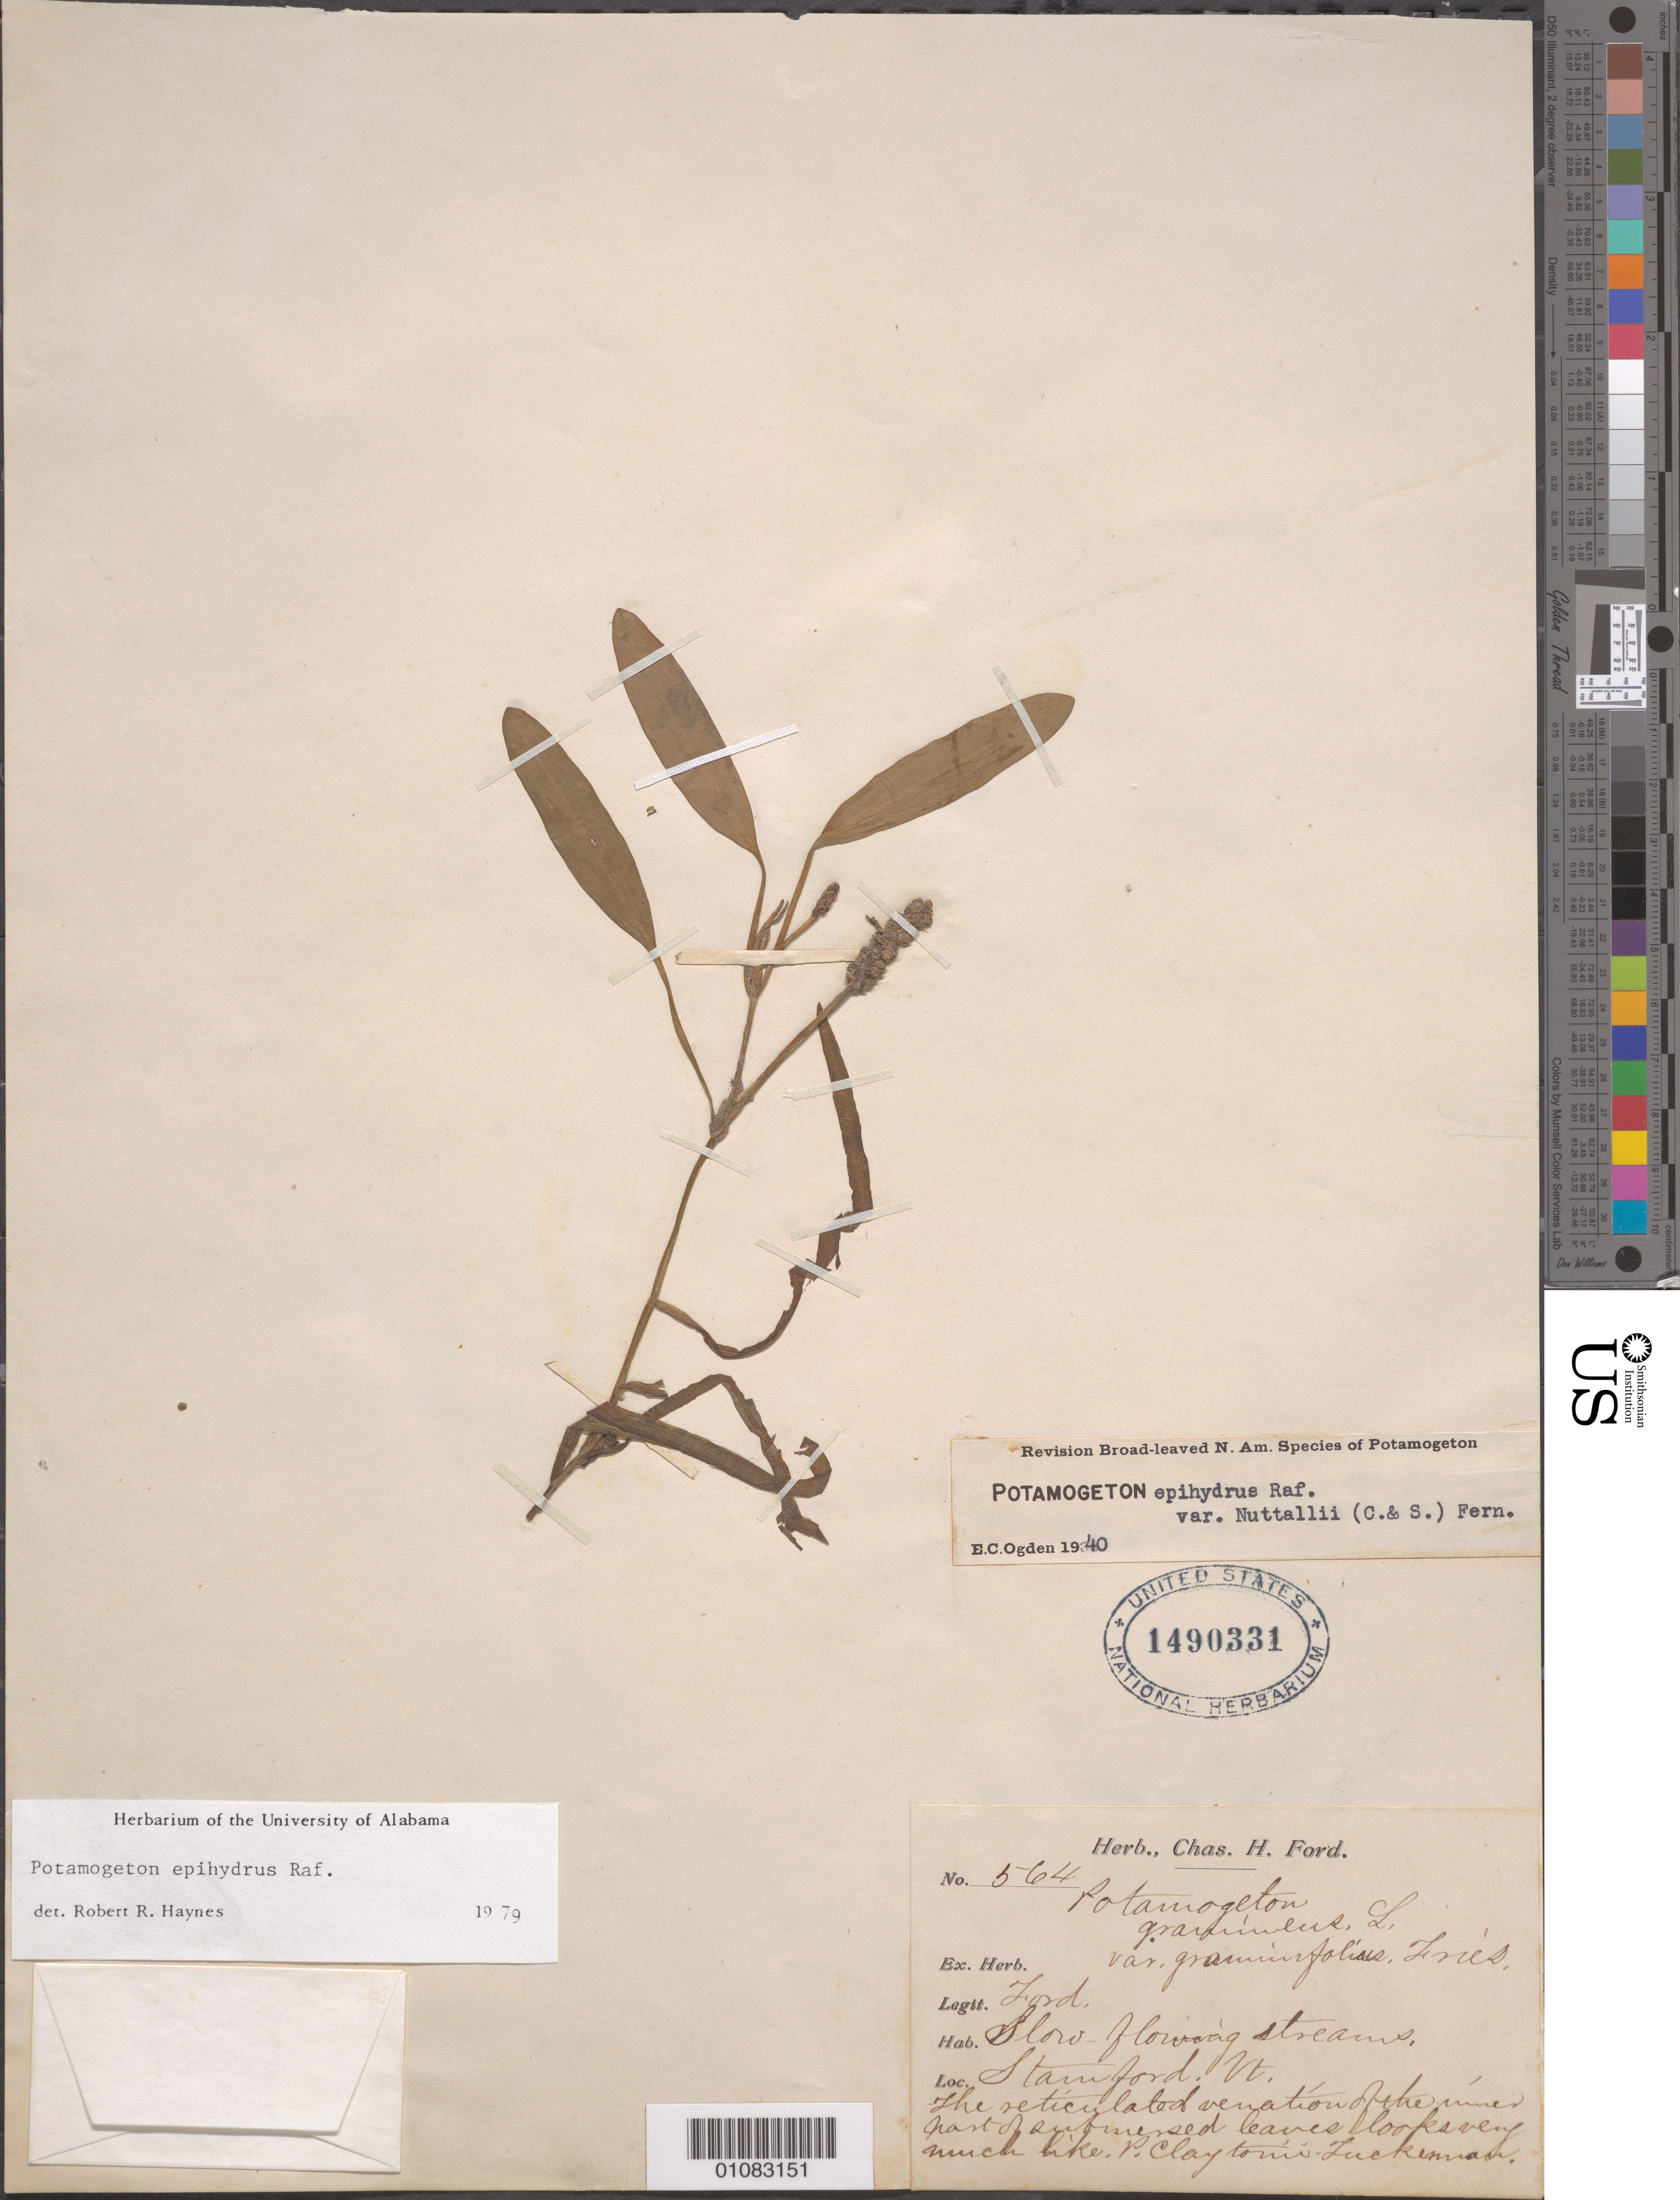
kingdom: Plantae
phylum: Tracheophyta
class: Liliopsida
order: Alismatales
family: Potamogetonaceae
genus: Potamogeton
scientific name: Potamogeton epihydrus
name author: Raf.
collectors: C. Ford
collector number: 564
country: United States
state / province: Vermont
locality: Stanford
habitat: Slow flowing streams.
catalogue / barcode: US 1490331